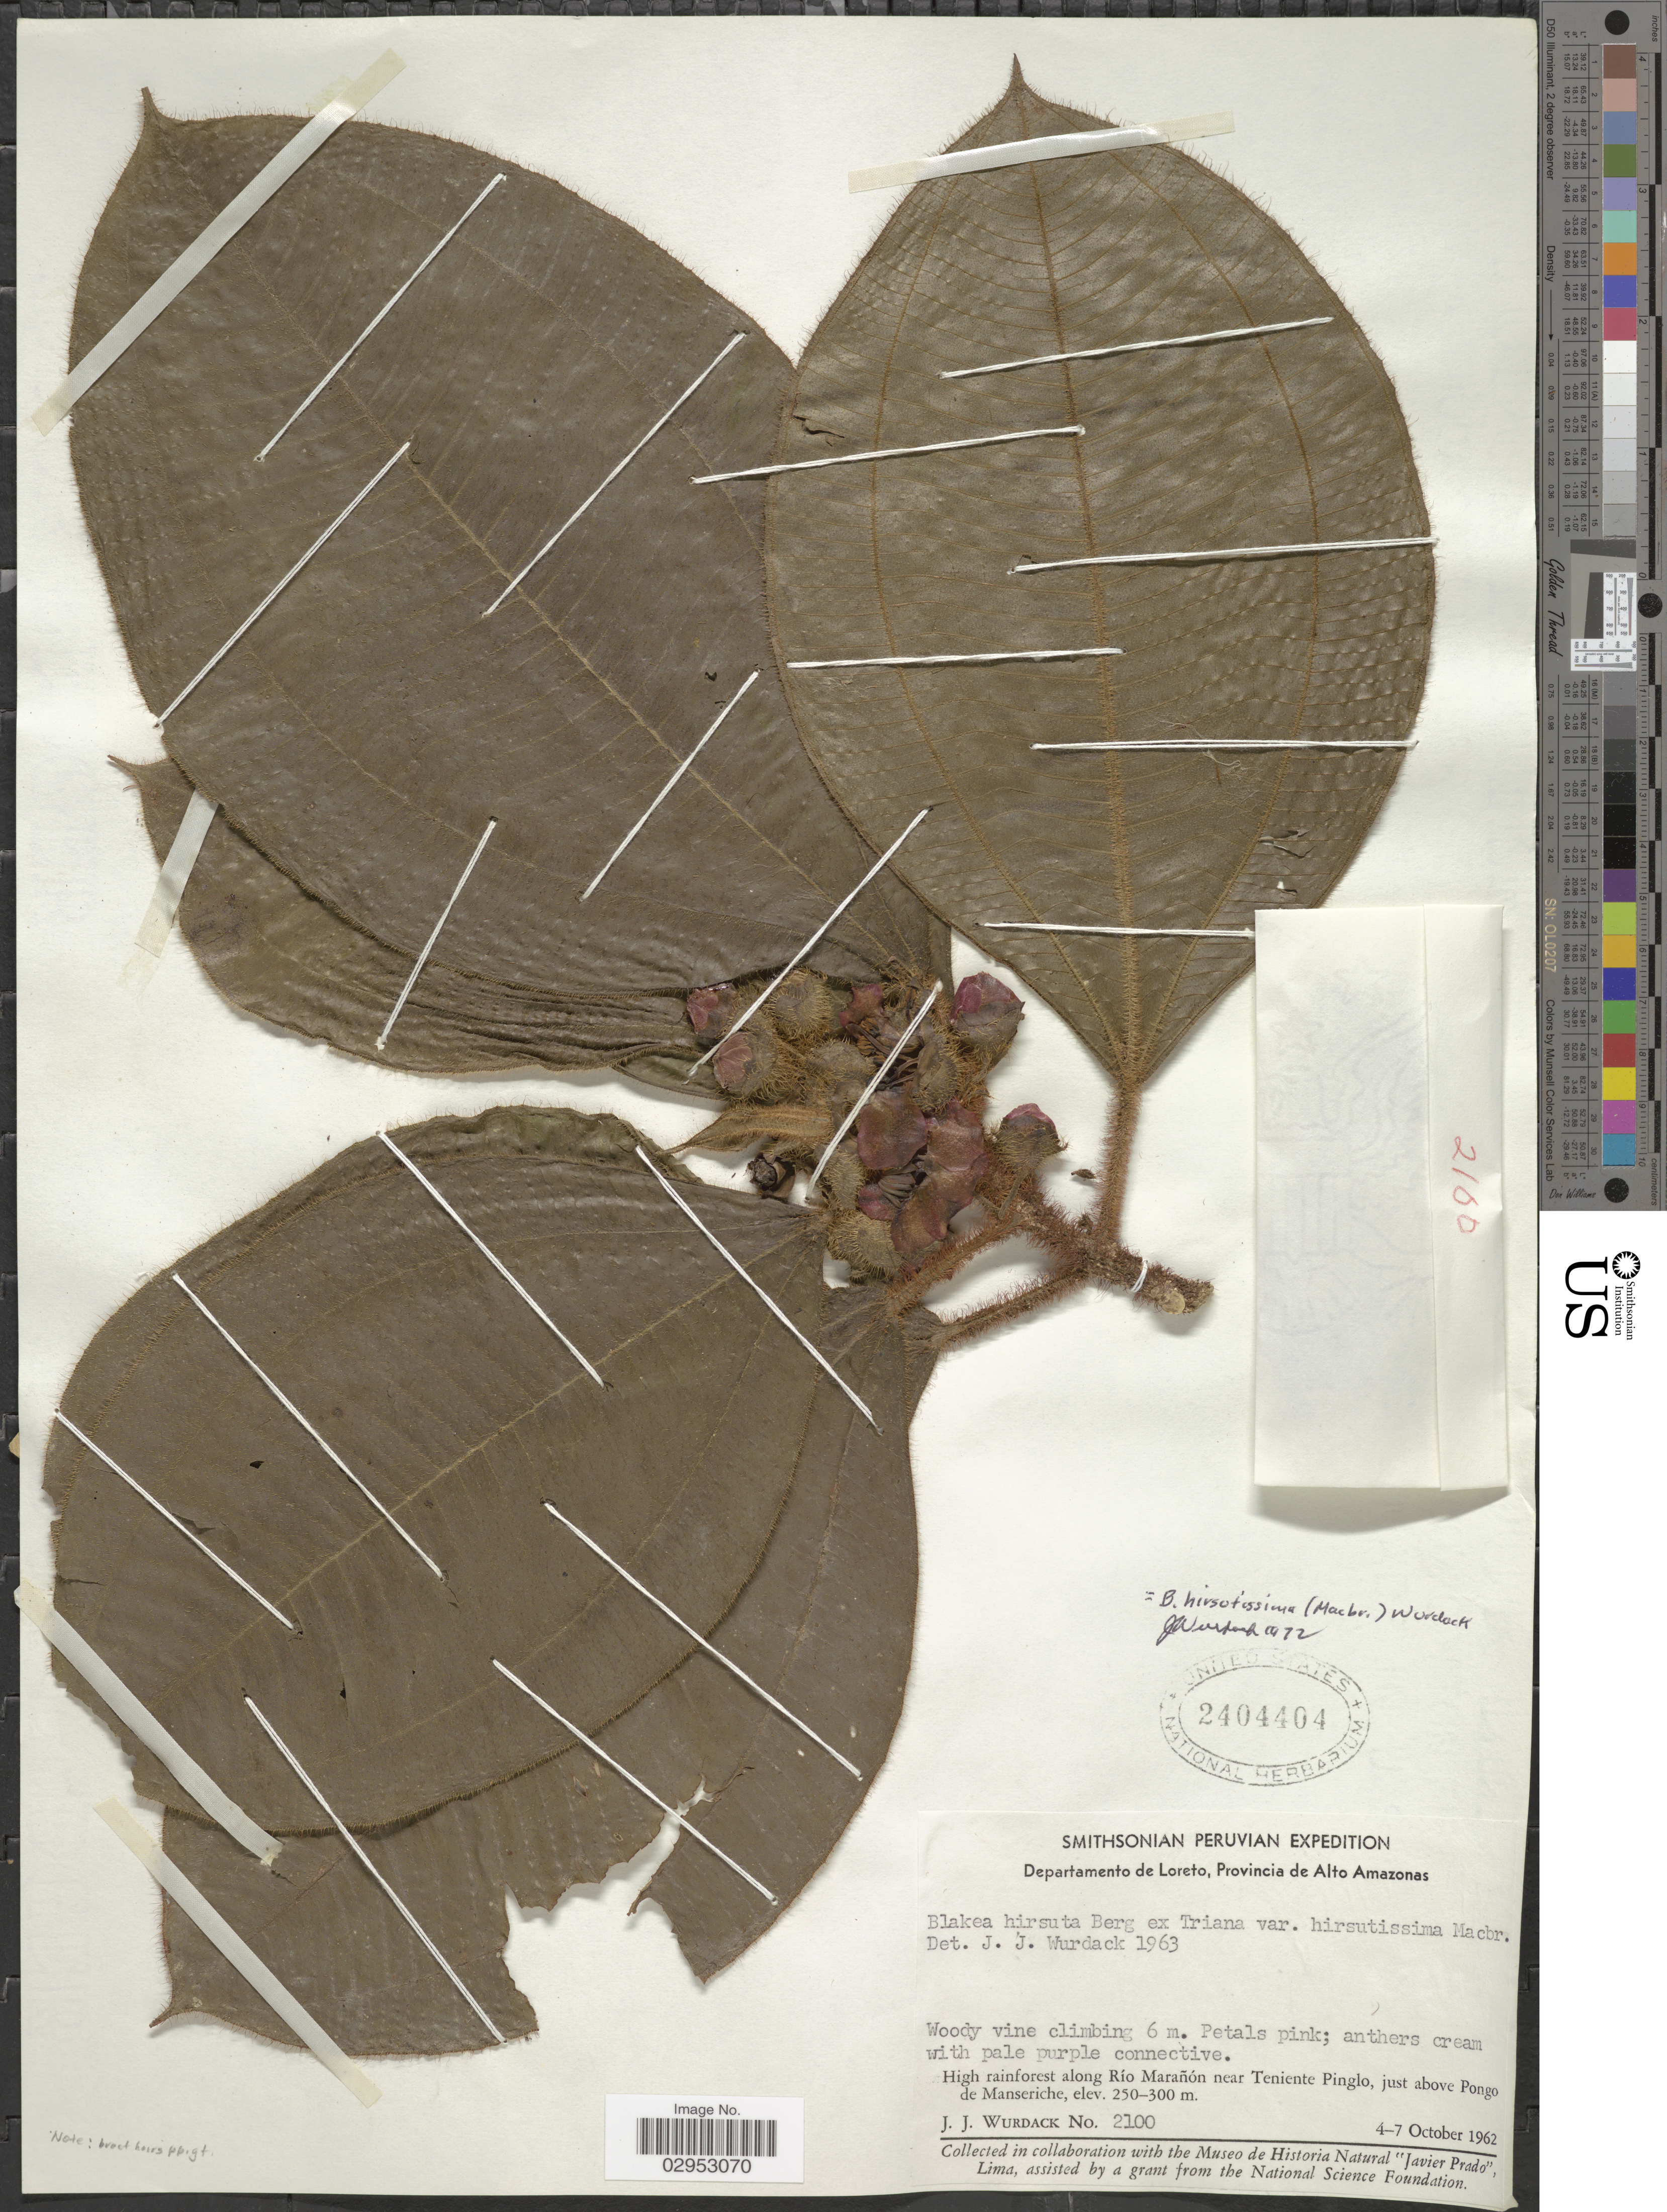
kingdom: Plantae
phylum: Tracheophyta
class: Magnoliopsida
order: Myrtales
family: Melastomataceae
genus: Blakea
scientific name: Blakea hirsutissima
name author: (J.F. Macbr.) Wurdack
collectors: J. J. Wurdack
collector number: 2100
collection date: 1962-10-04/1962-10-07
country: Peru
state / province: Loreto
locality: Departamento de Loreto, Provincia de Alto Amazonas. High rainforest along Río Marañón near Teniente Pinglo, just above Pongo de Manseriche.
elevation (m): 250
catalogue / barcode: US 2404404